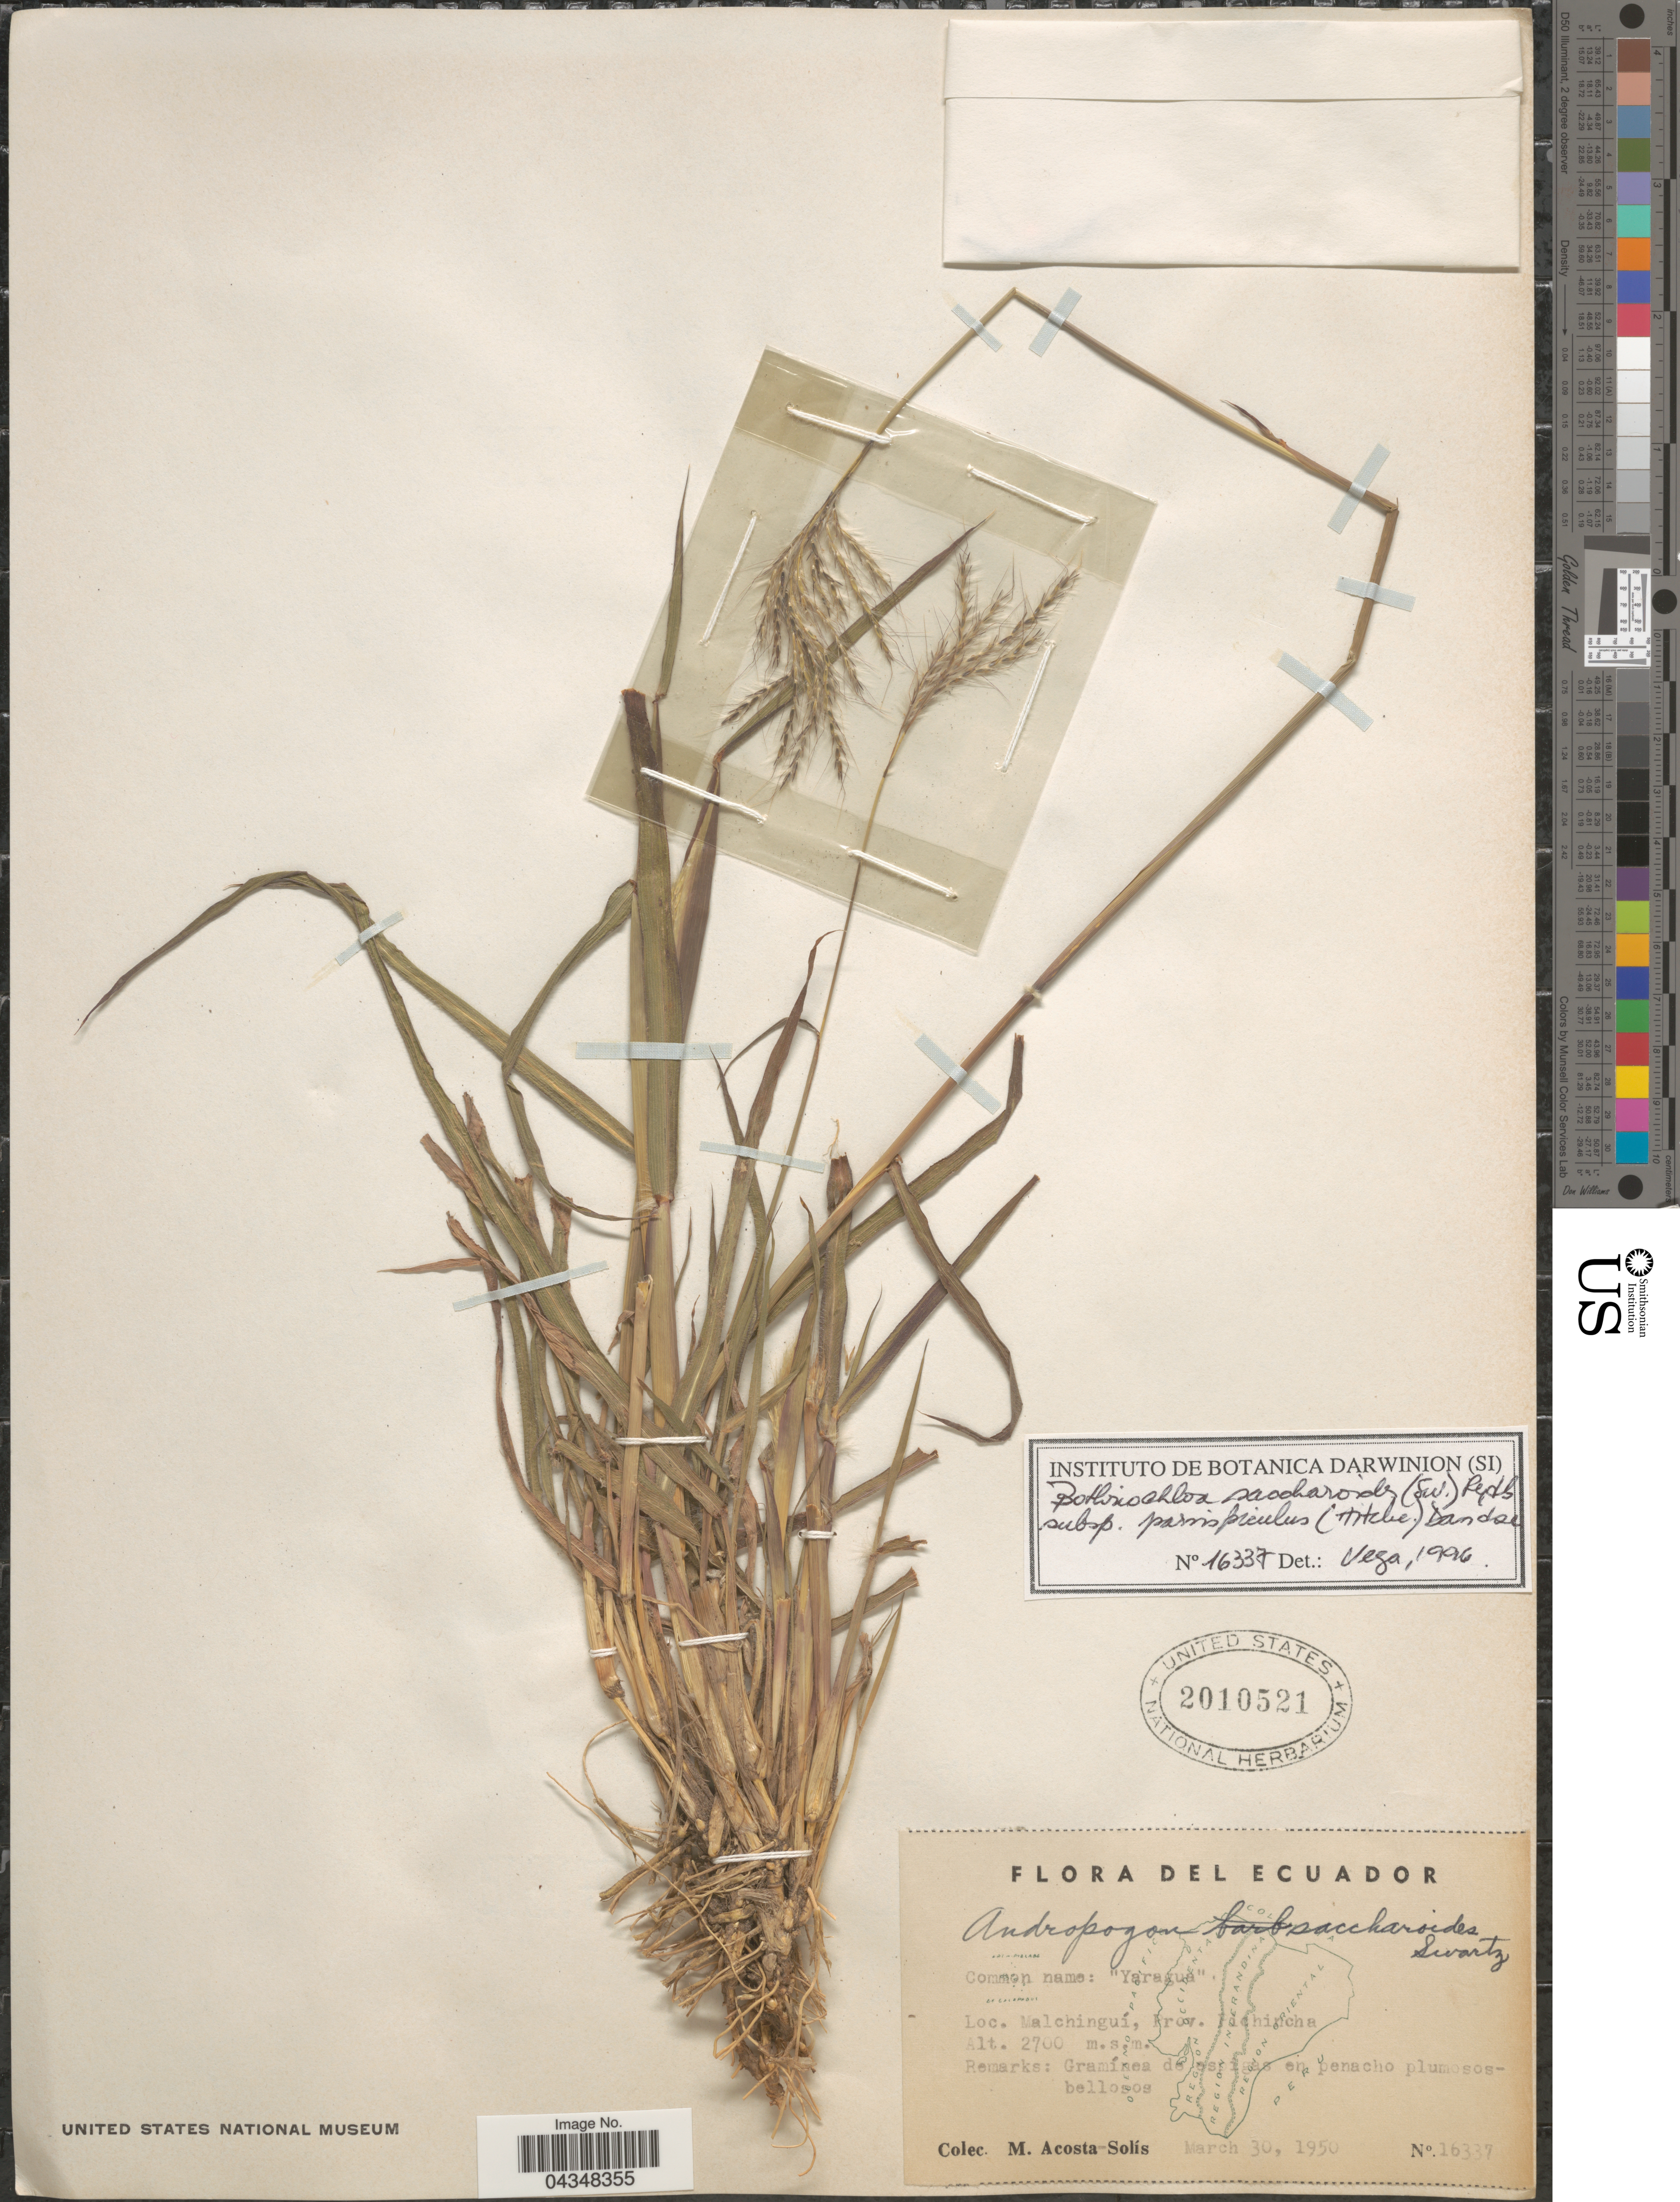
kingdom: Plantae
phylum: Tracheophyta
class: Liliopsida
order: Poales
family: Poaceae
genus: Bothriochloa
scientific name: Bothriochloa saccharoides var. parvispicula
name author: (Hitchc.) Tovar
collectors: M. Acosta Solis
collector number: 16337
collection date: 1950-03-30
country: Ecuador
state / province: Pichincha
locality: Malchinguí.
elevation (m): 2700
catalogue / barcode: US 2010521